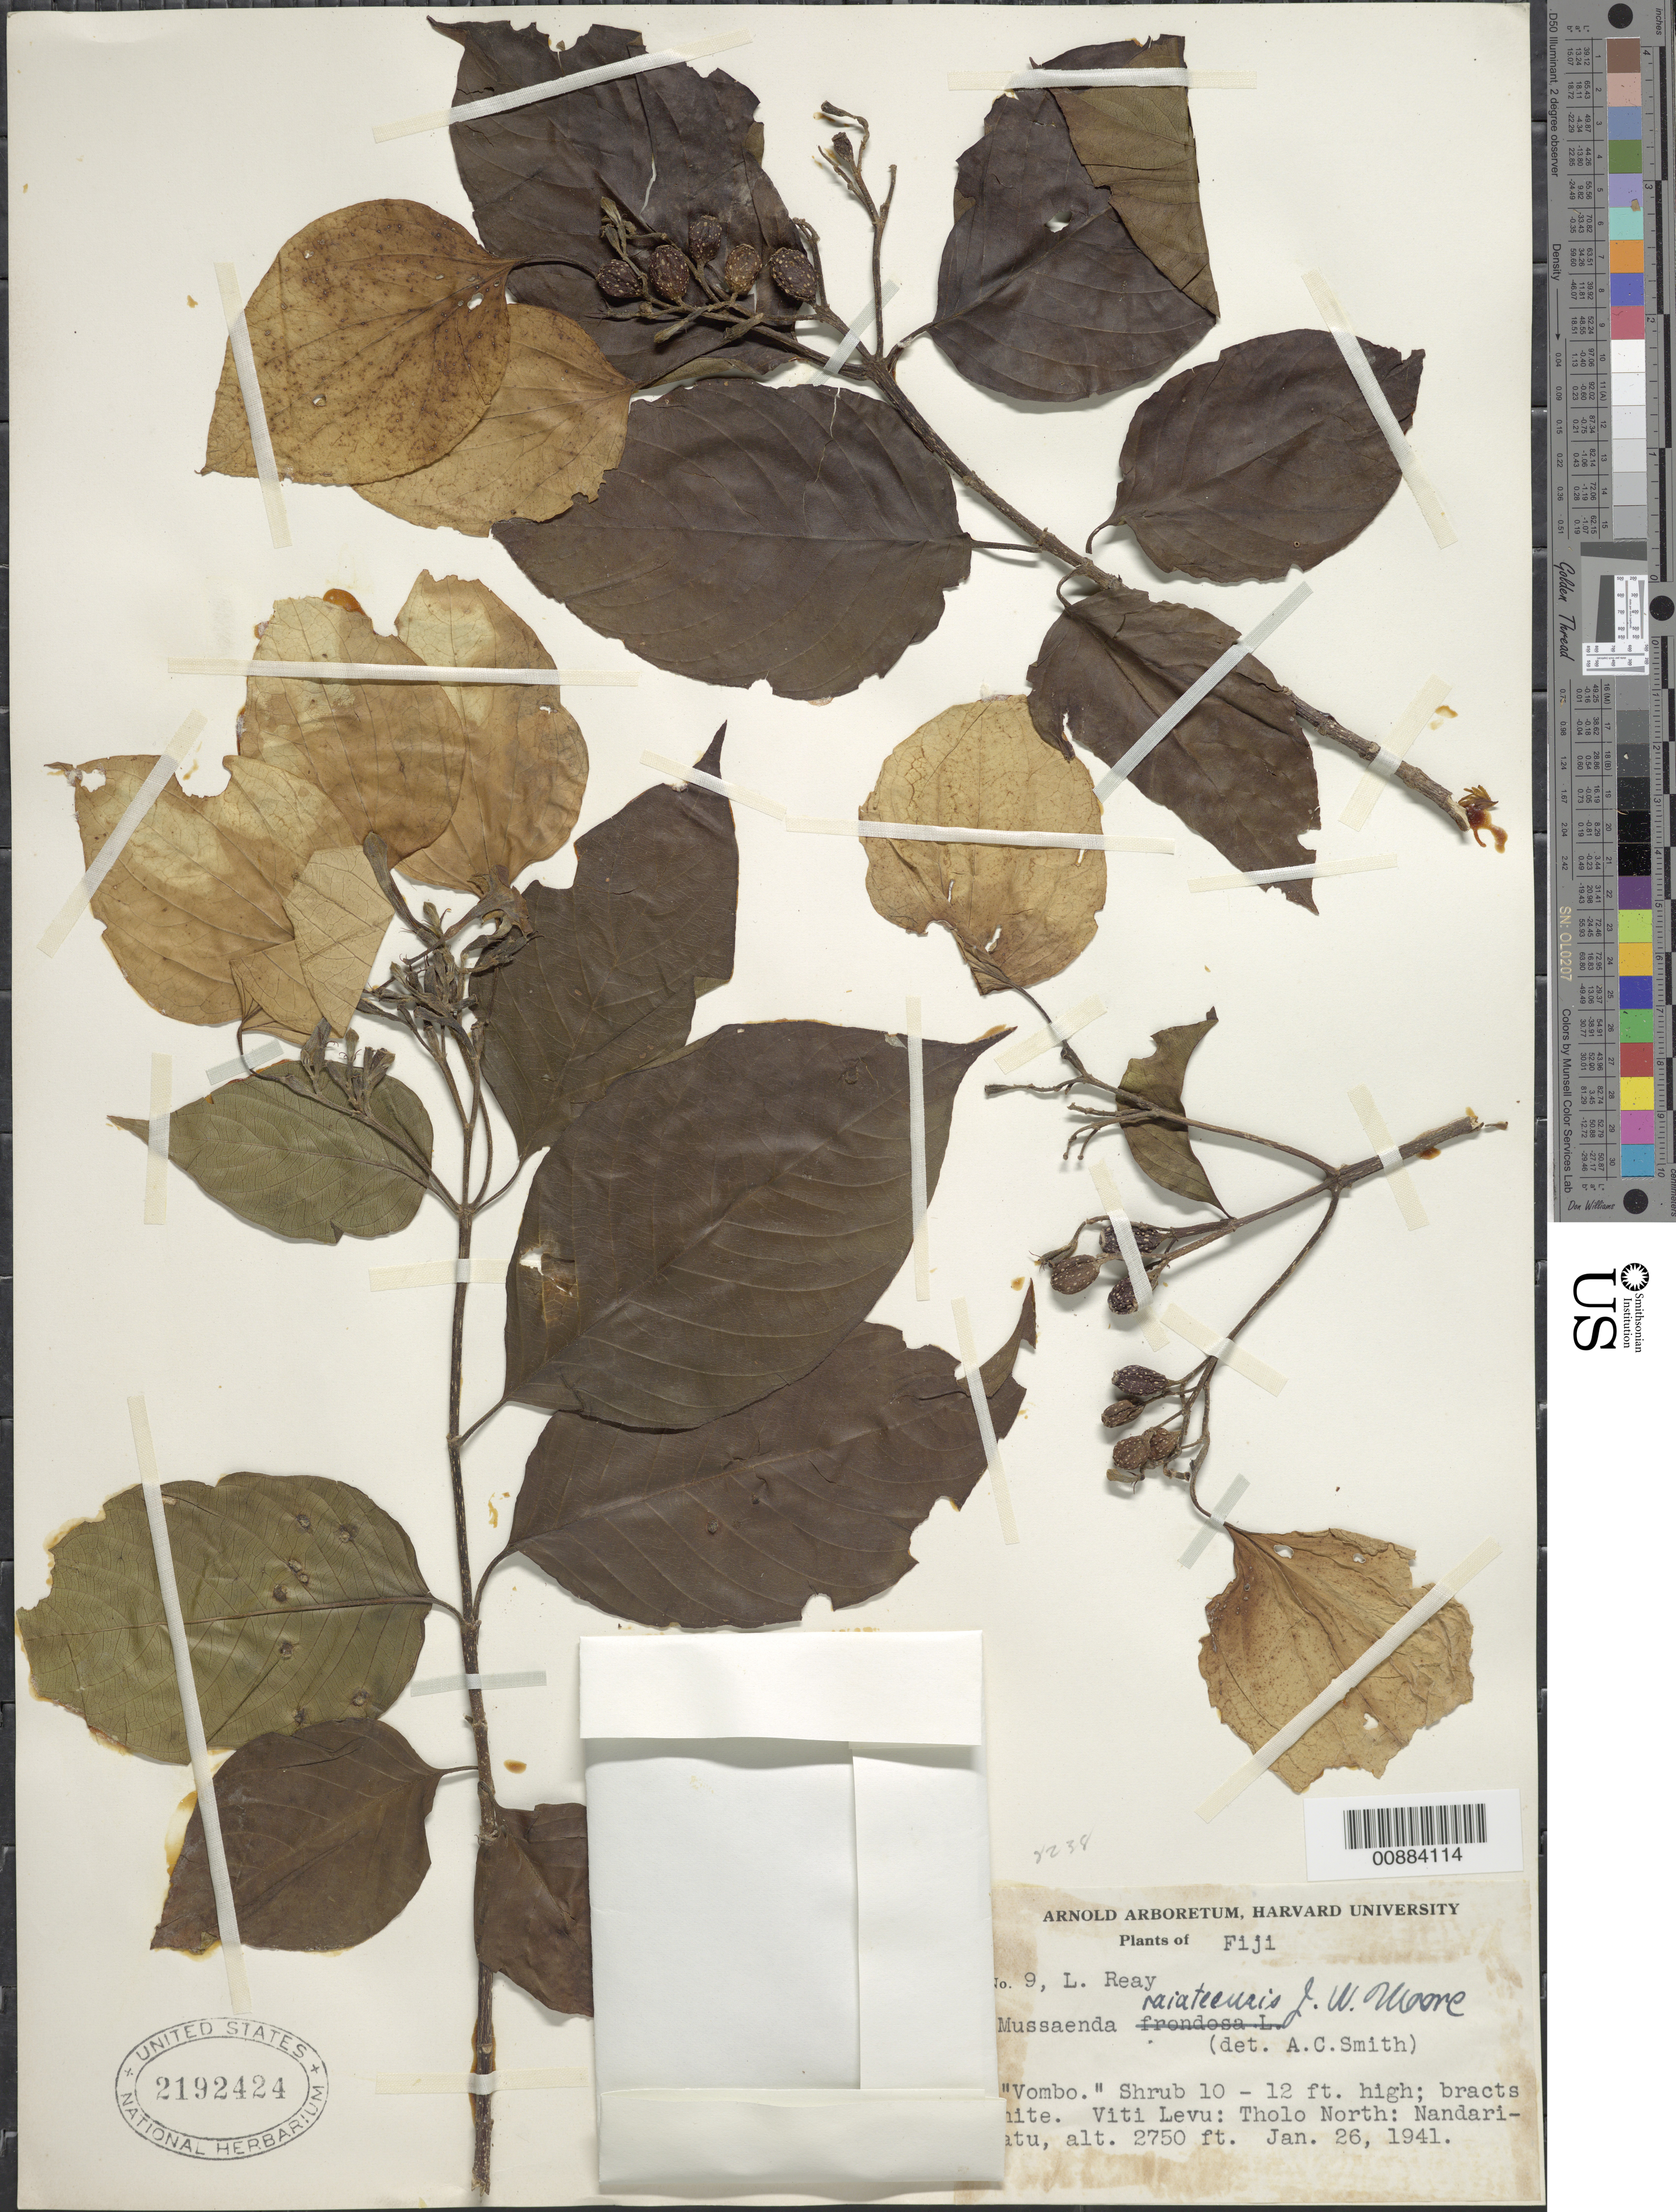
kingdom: Plantae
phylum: Tracheophyta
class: Magnoliopsida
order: Gentianales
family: Rubiaceae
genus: Mussaenda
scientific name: Mussaenda raiateensis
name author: J.W. Moore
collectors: L. Reay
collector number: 9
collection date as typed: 26 Jan 1941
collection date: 1941-01-26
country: Fiji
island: Viti Levu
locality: Tholo N; Nandari-vatu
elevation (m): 838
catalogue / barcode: US 2192424